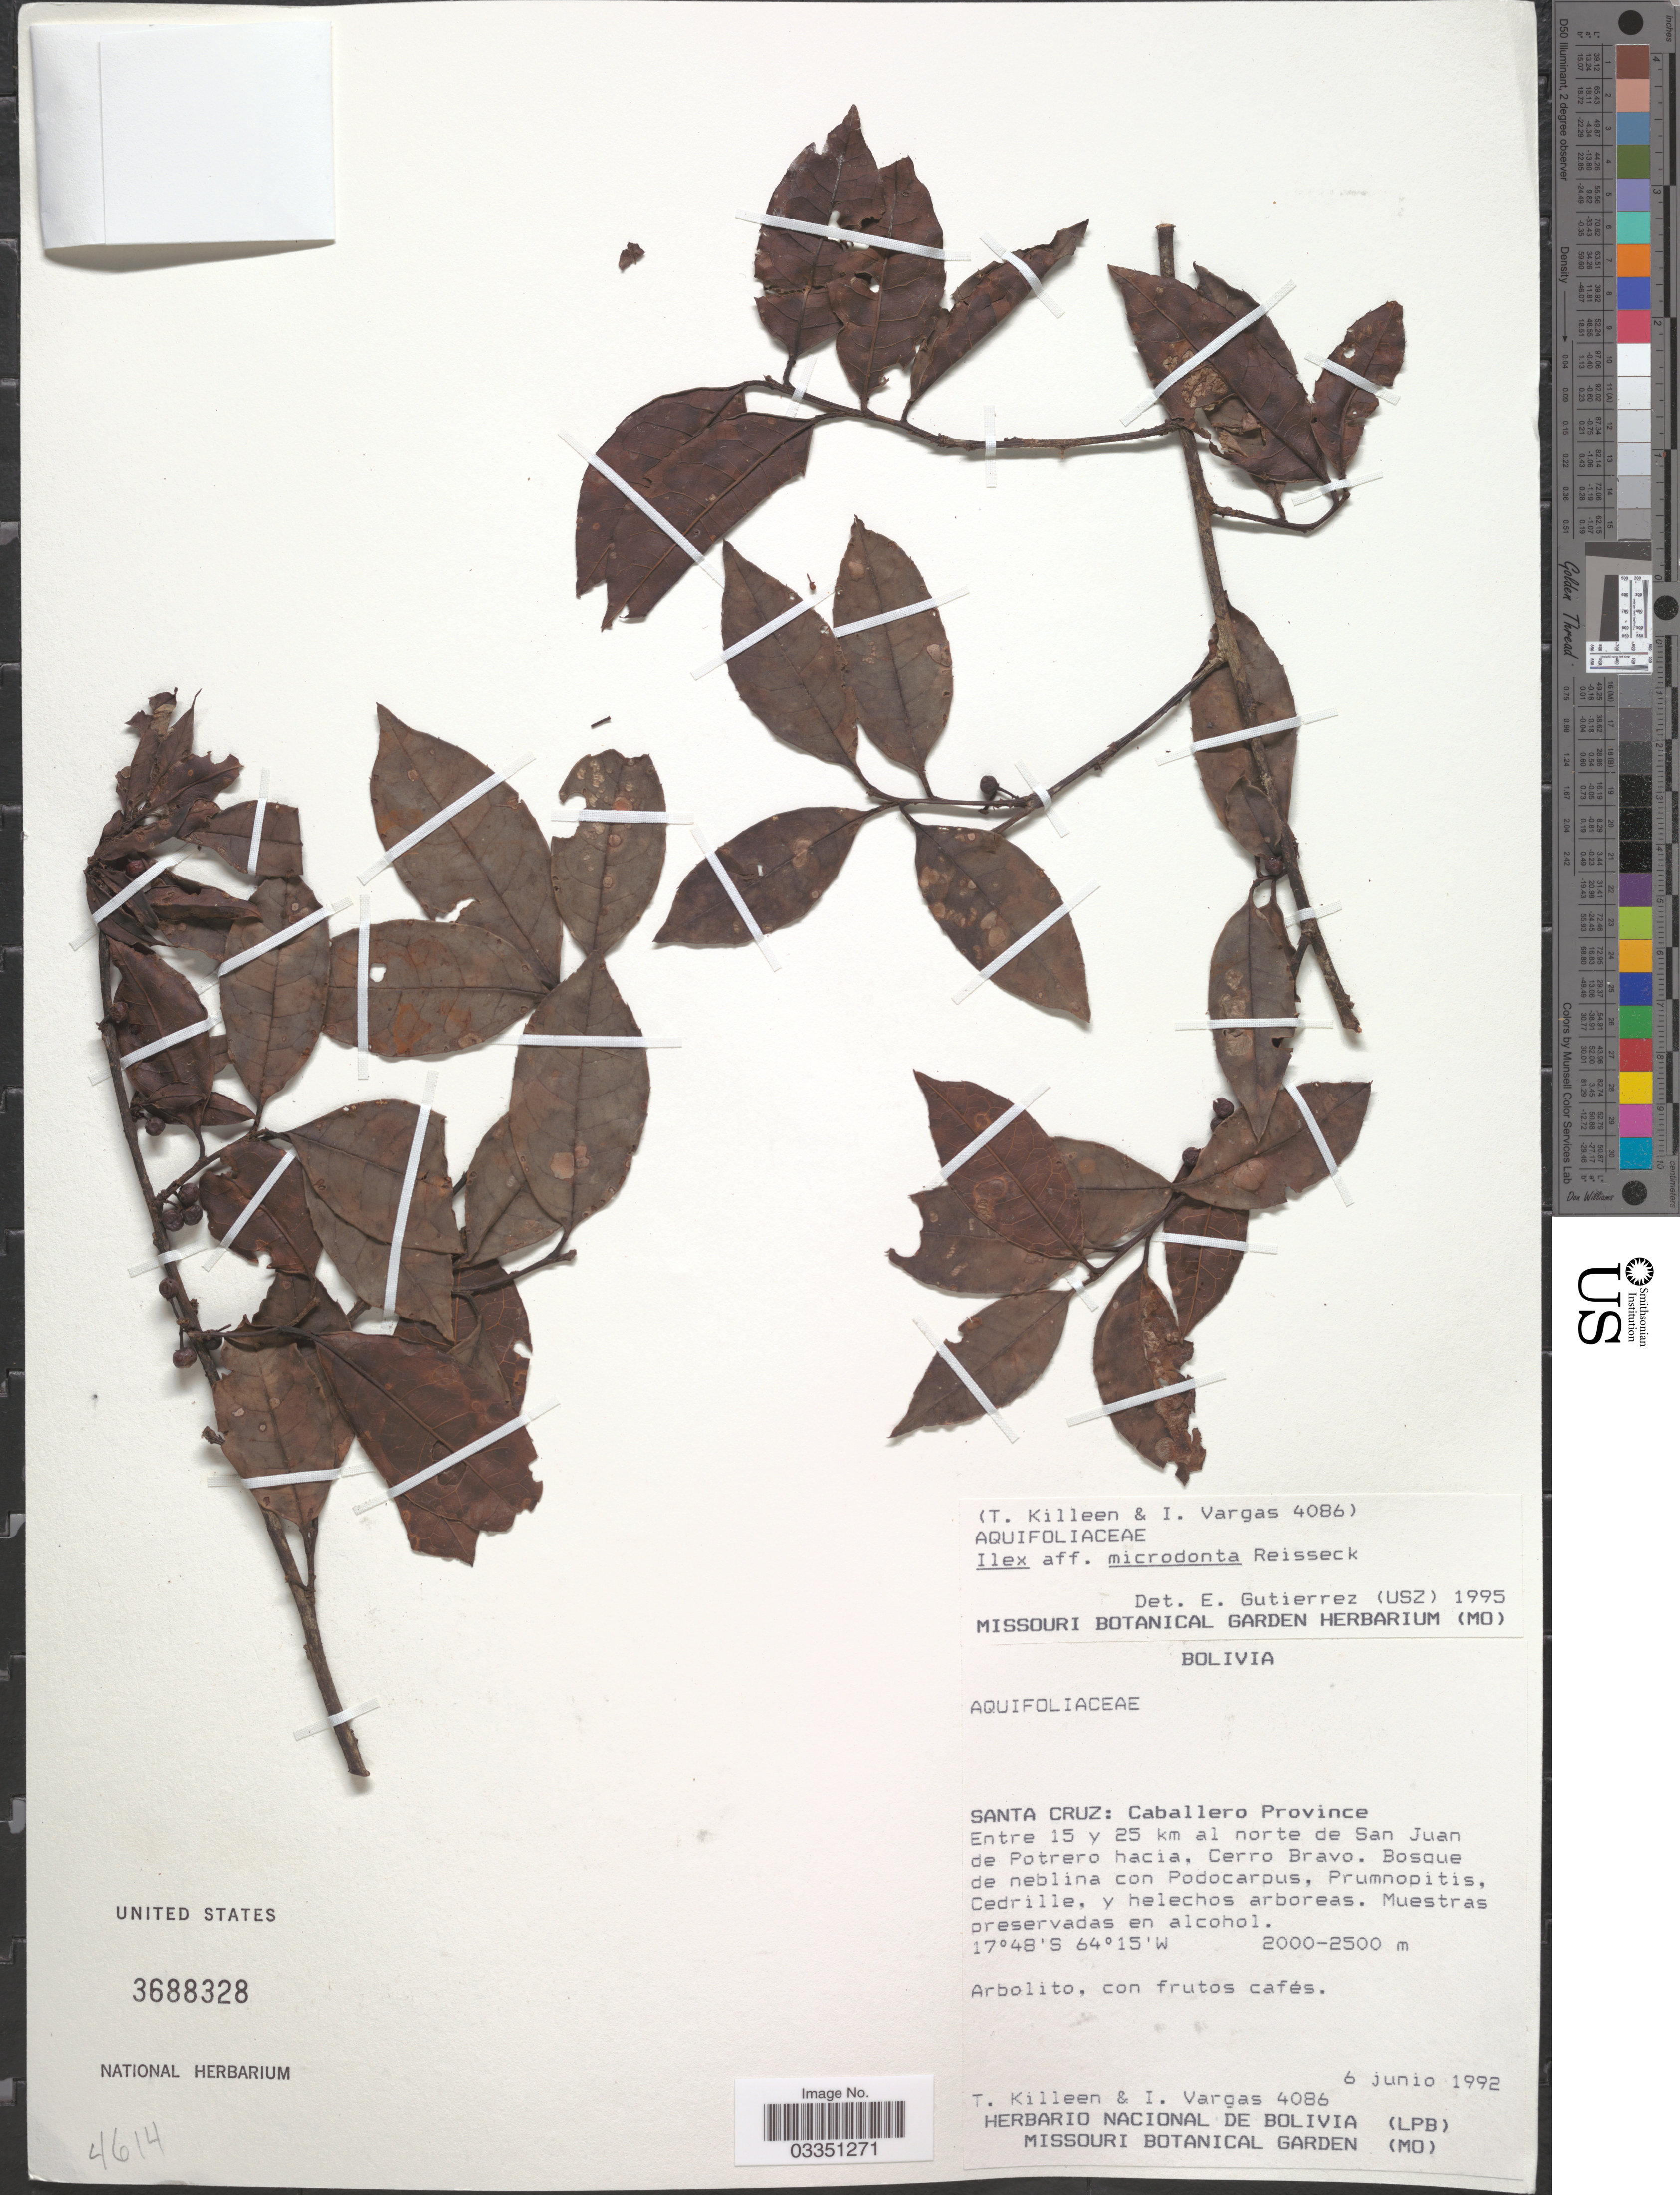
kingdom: Plantae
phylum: Tracheophyta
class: Magnoliopsida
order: Aquifoliales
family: Aquifoliaceae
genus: Ilex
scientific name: Ilex microdonta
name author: Reissek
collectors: T. J. Killeen & I. Vargas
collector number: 4086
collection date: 1992-06-06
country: Bolivia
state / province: Santa Cruz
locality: Caballero Province. Entre 15 y 25 km al norte de San Juan de Potrero hacia, Cerro Bravo.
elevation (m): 2000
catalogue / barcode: US 3688328